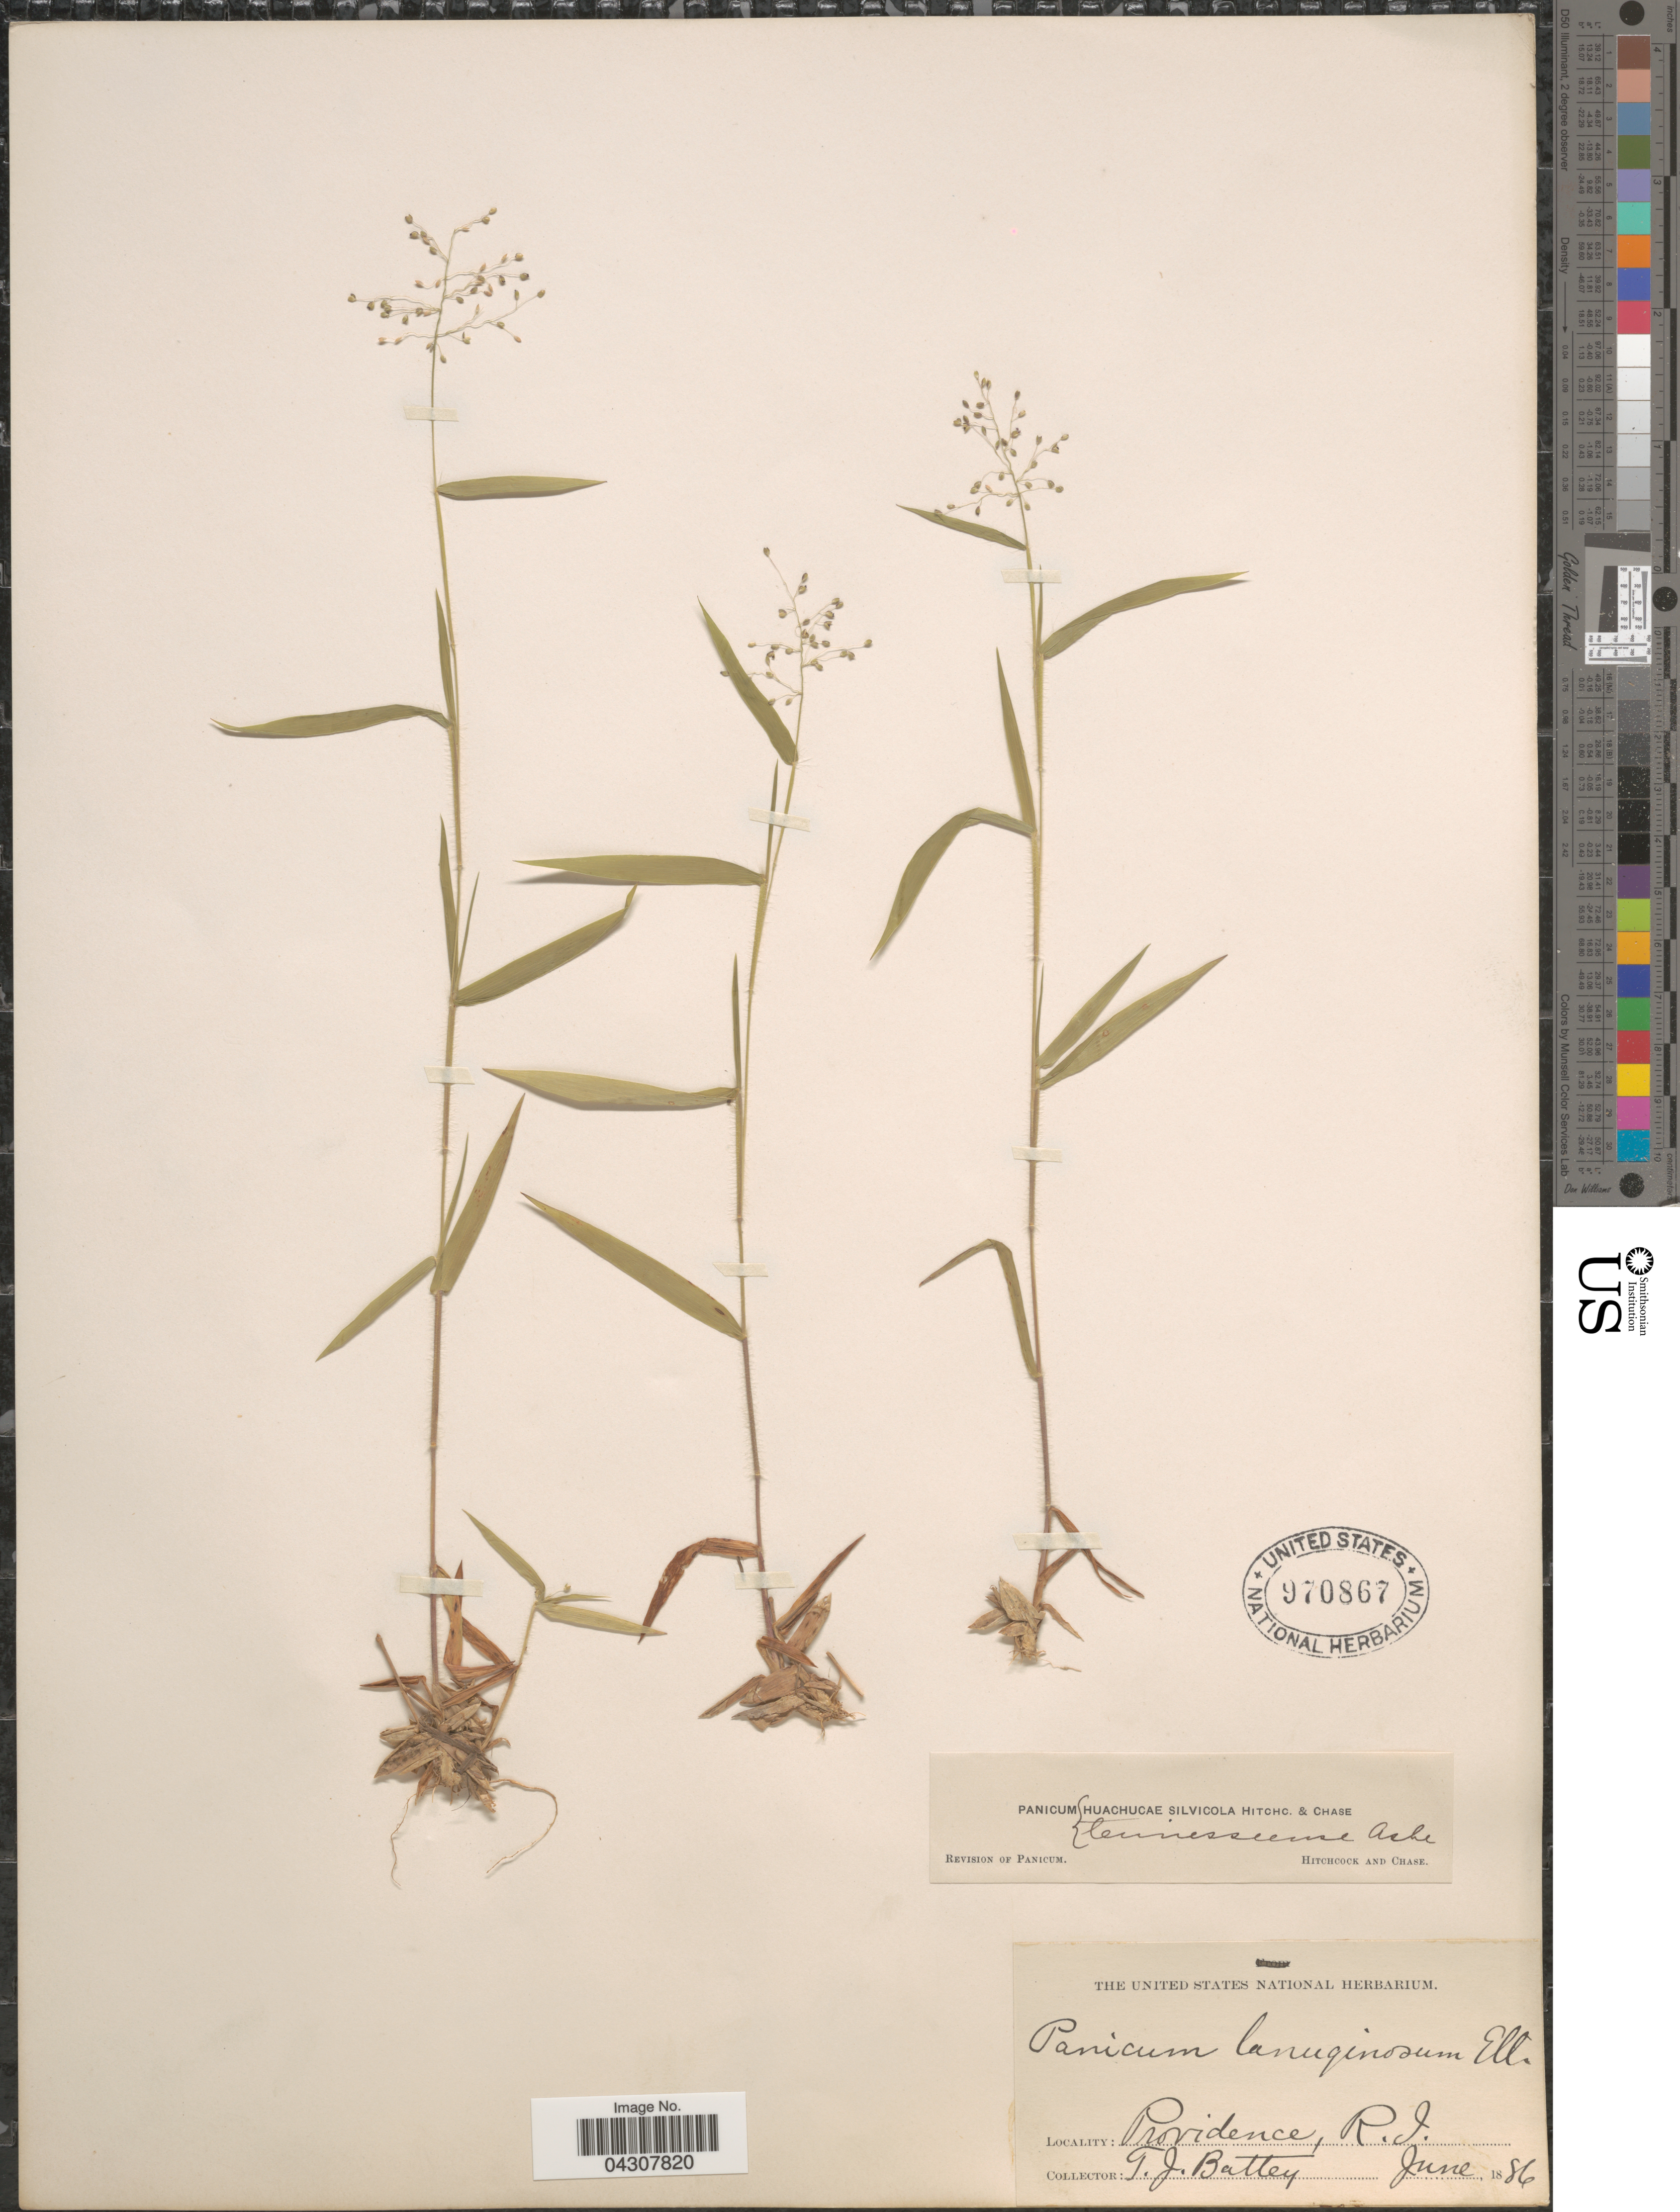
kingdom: Plantae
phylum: Tracheophyta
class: Liliopsida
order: Poales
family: Poaceae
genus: Dichanthelium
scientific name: Dichanthelium acuminatum var. acuminatum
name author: (Sw.) Gould & C.A. Clark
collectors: T. Battey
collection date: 1886-06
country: United States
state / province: Rhode Island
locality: Providence.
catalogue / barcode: US 970867